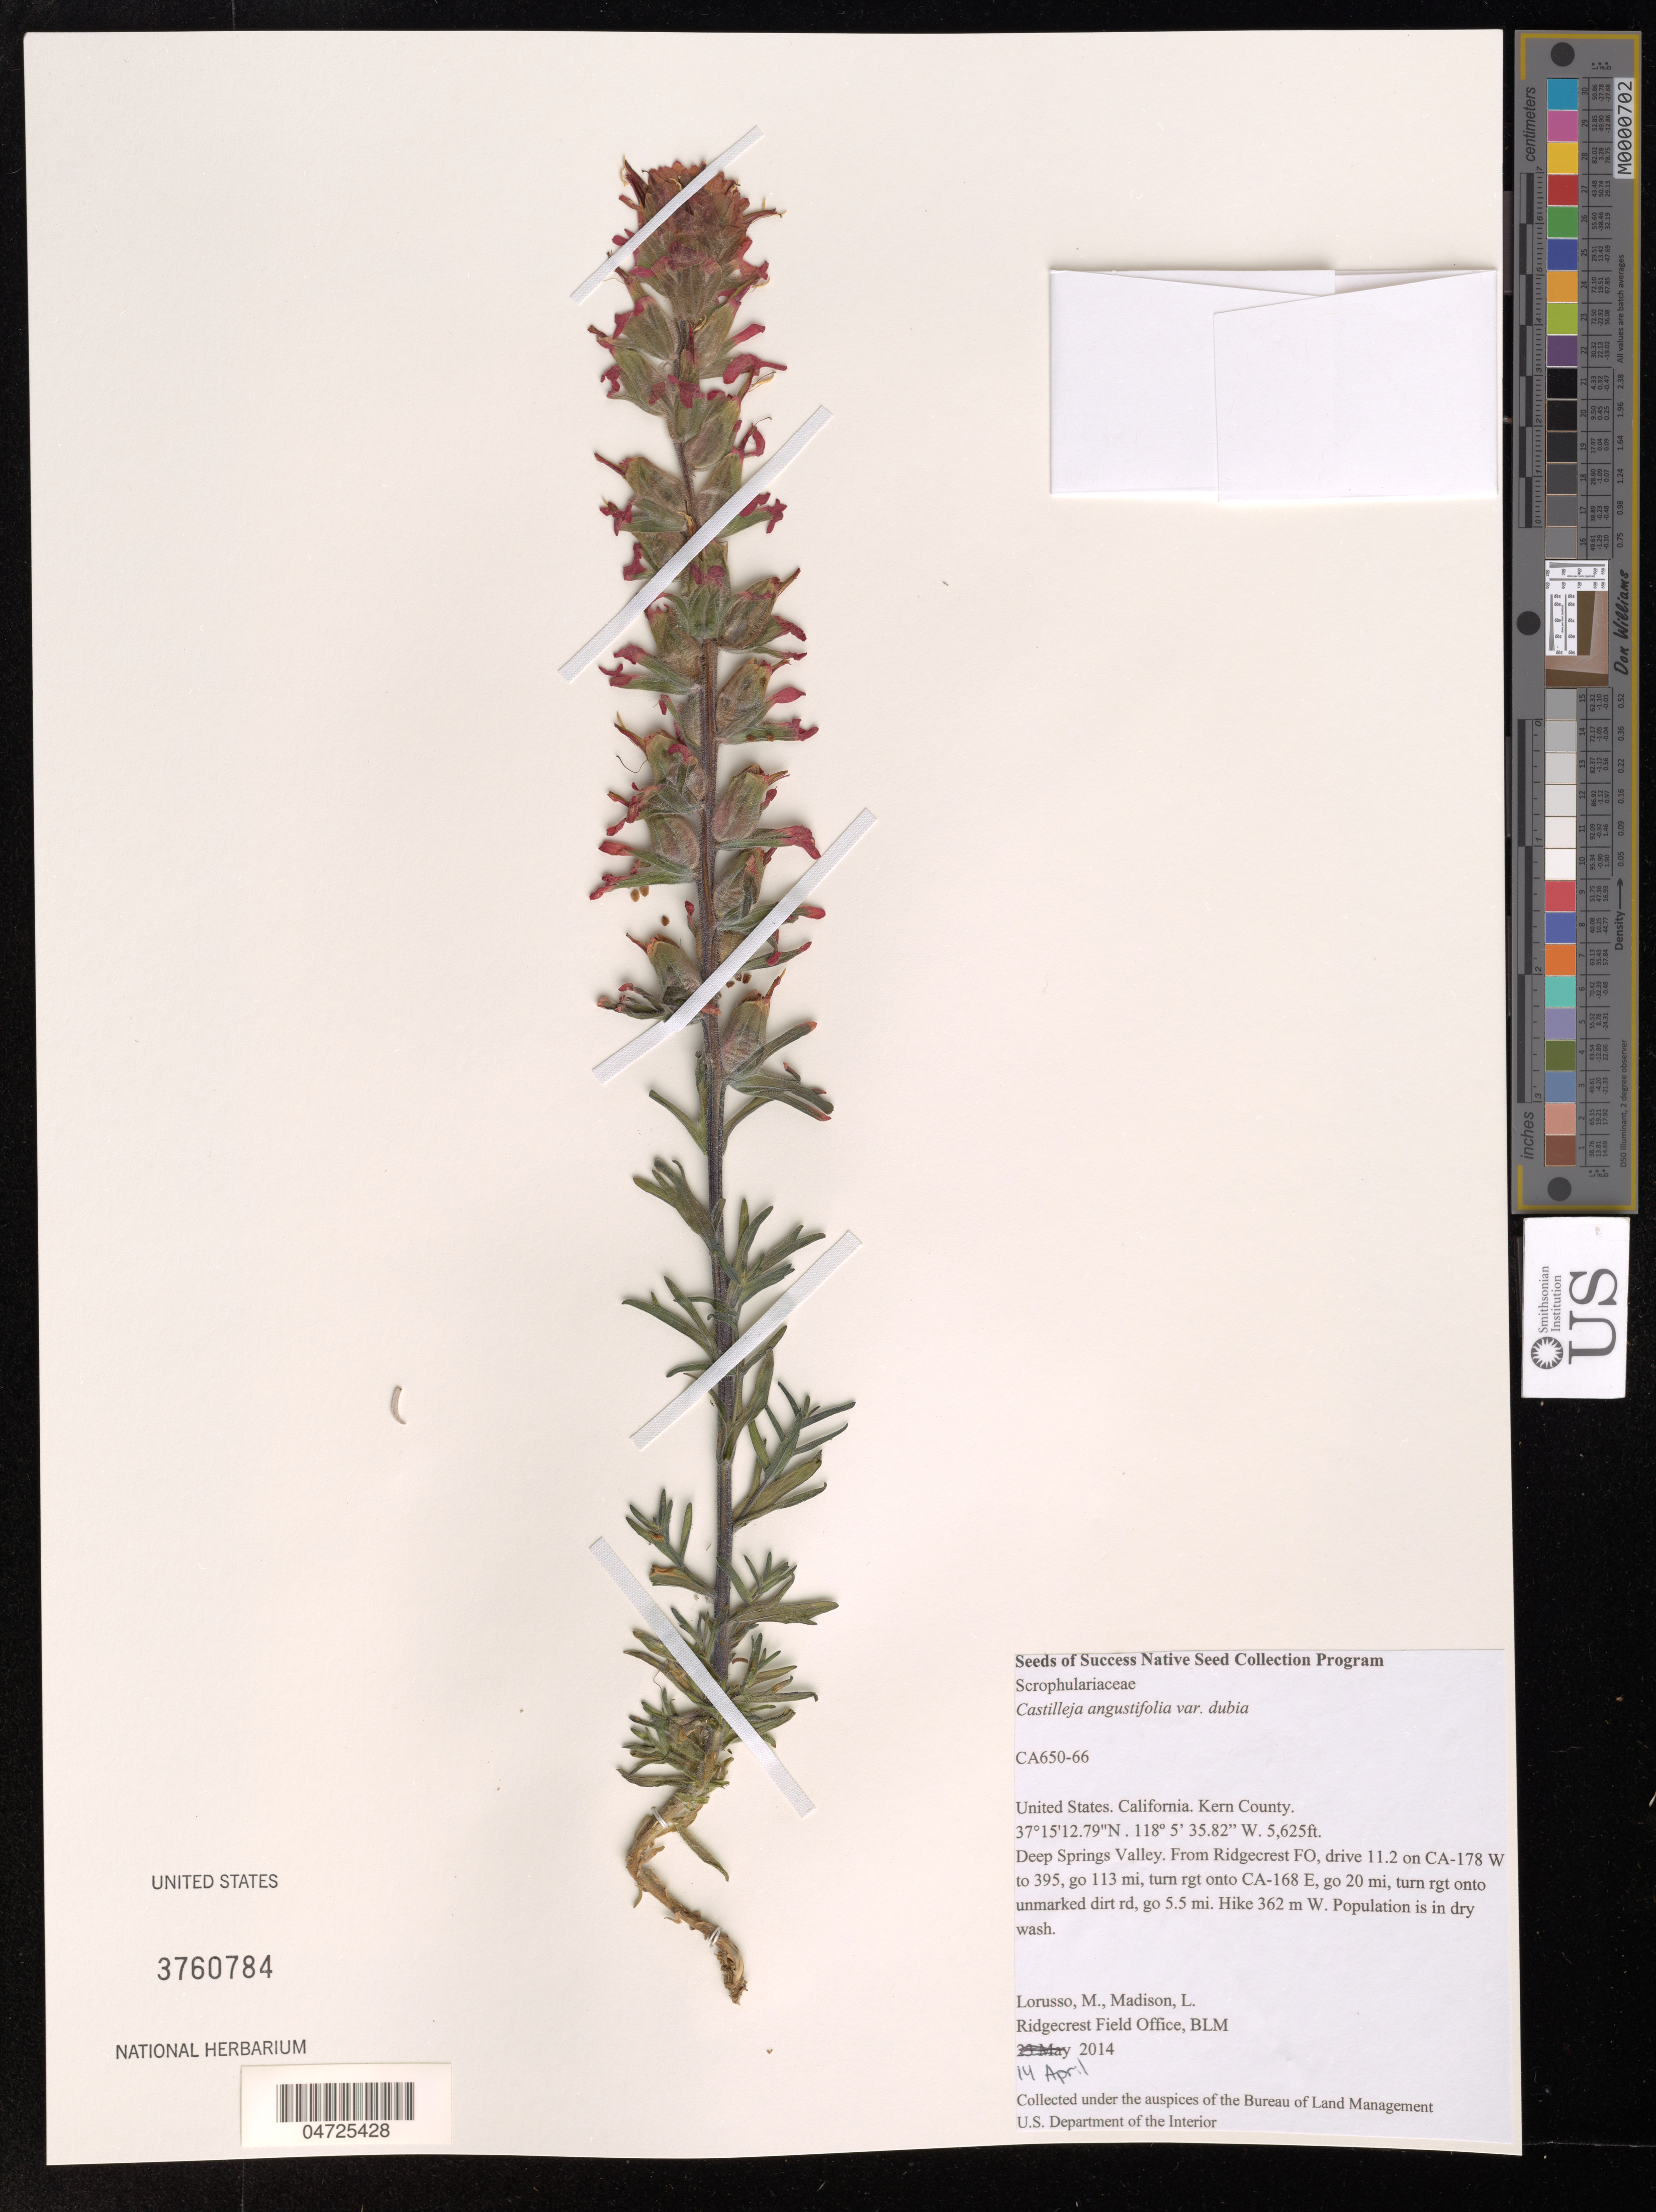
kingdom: Plantae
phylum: Tracheophyta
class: Magnoliopsida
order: Lamiales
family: Orobanchaceae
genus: Castilleja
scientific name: Castilleja angustifolia var. dubia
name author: A. Nelson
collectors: M. Lorusso & L. Madison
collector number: CA650-66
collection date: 2014-04-14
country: United States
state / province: California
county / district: Kern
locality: Kern County. Deep Springs Valley. From Ridgecrest FO, drive 11.2 on CA-178 W to 395, go 113 mi, turn rgt onto CA-168 E, go 20 mi, turn rgt onto unmarked dirt rd, go 5.5 mi. Hike 362 m W.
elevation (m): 1714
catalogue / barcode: US 3760784